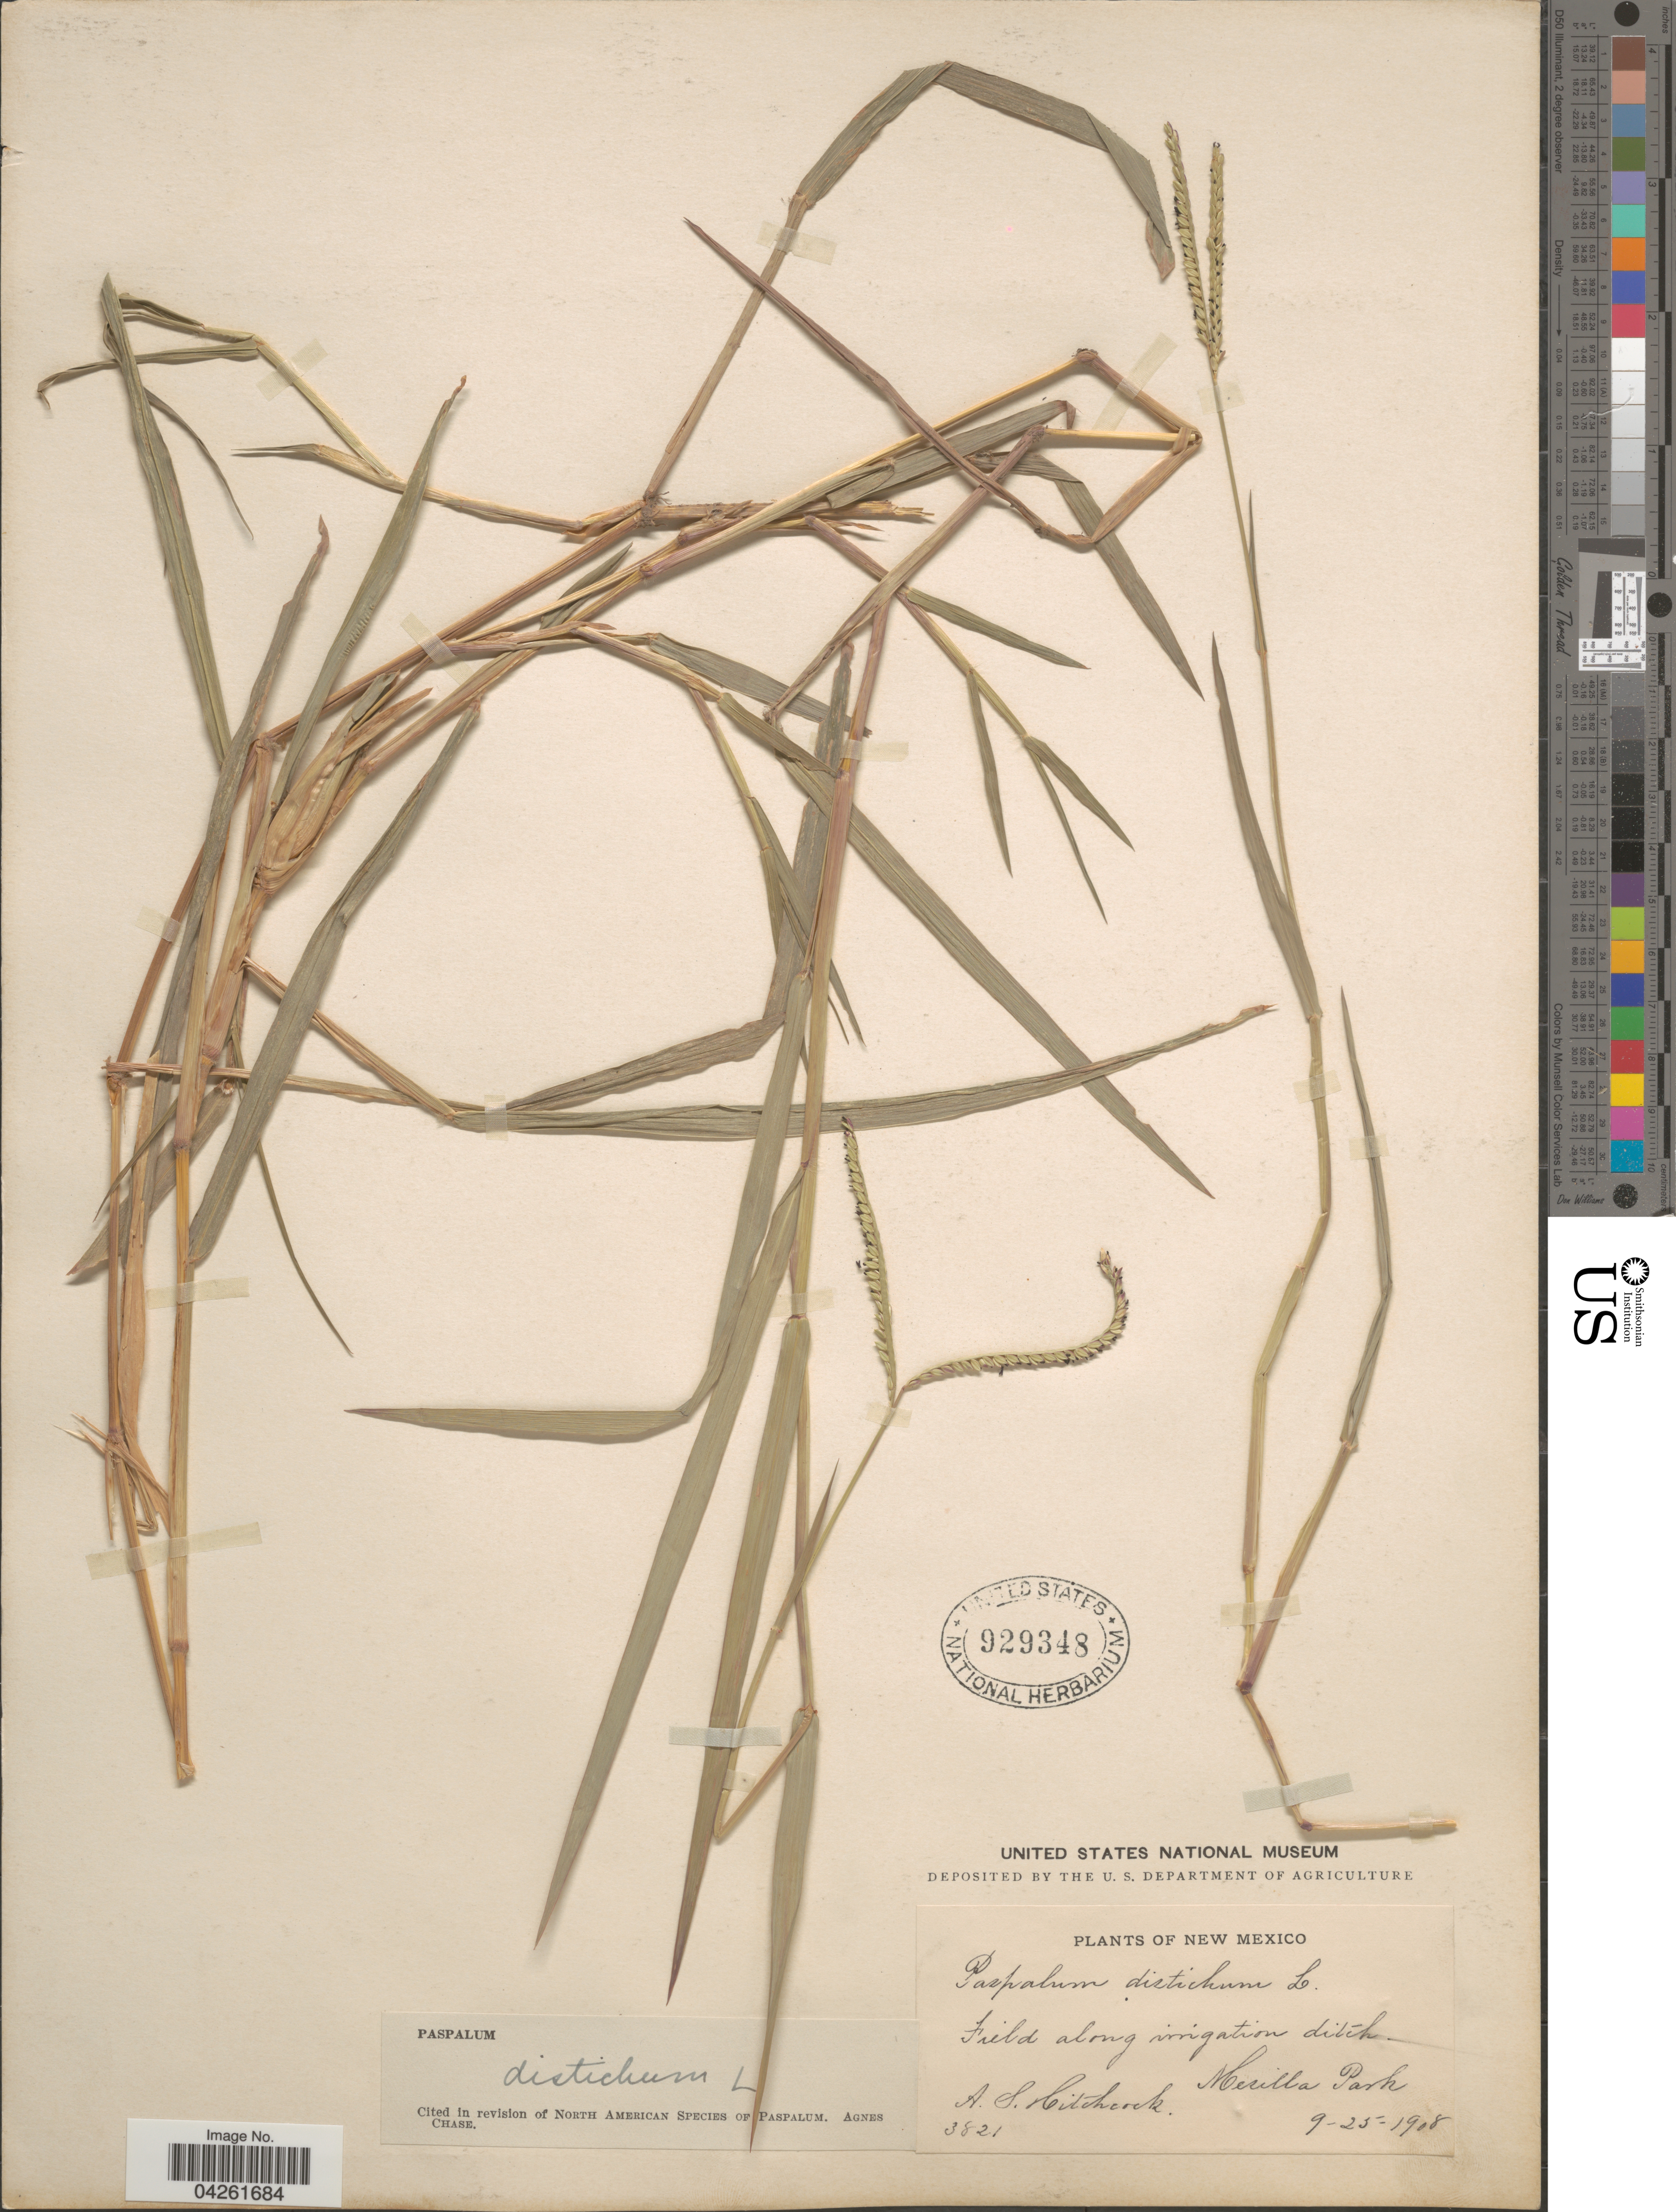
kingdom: Plantae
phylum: Tracheophyta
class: Liliopsida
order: Poales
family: Poaceae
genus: Paspalum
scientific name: Paspalum distichum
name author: L.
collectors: A. S. Hitchcock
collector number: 3821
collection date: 1908-09-25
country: United States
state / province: New Mexico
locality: Field along irrigation ditch. Mesilla Park.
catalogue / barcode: US 929348